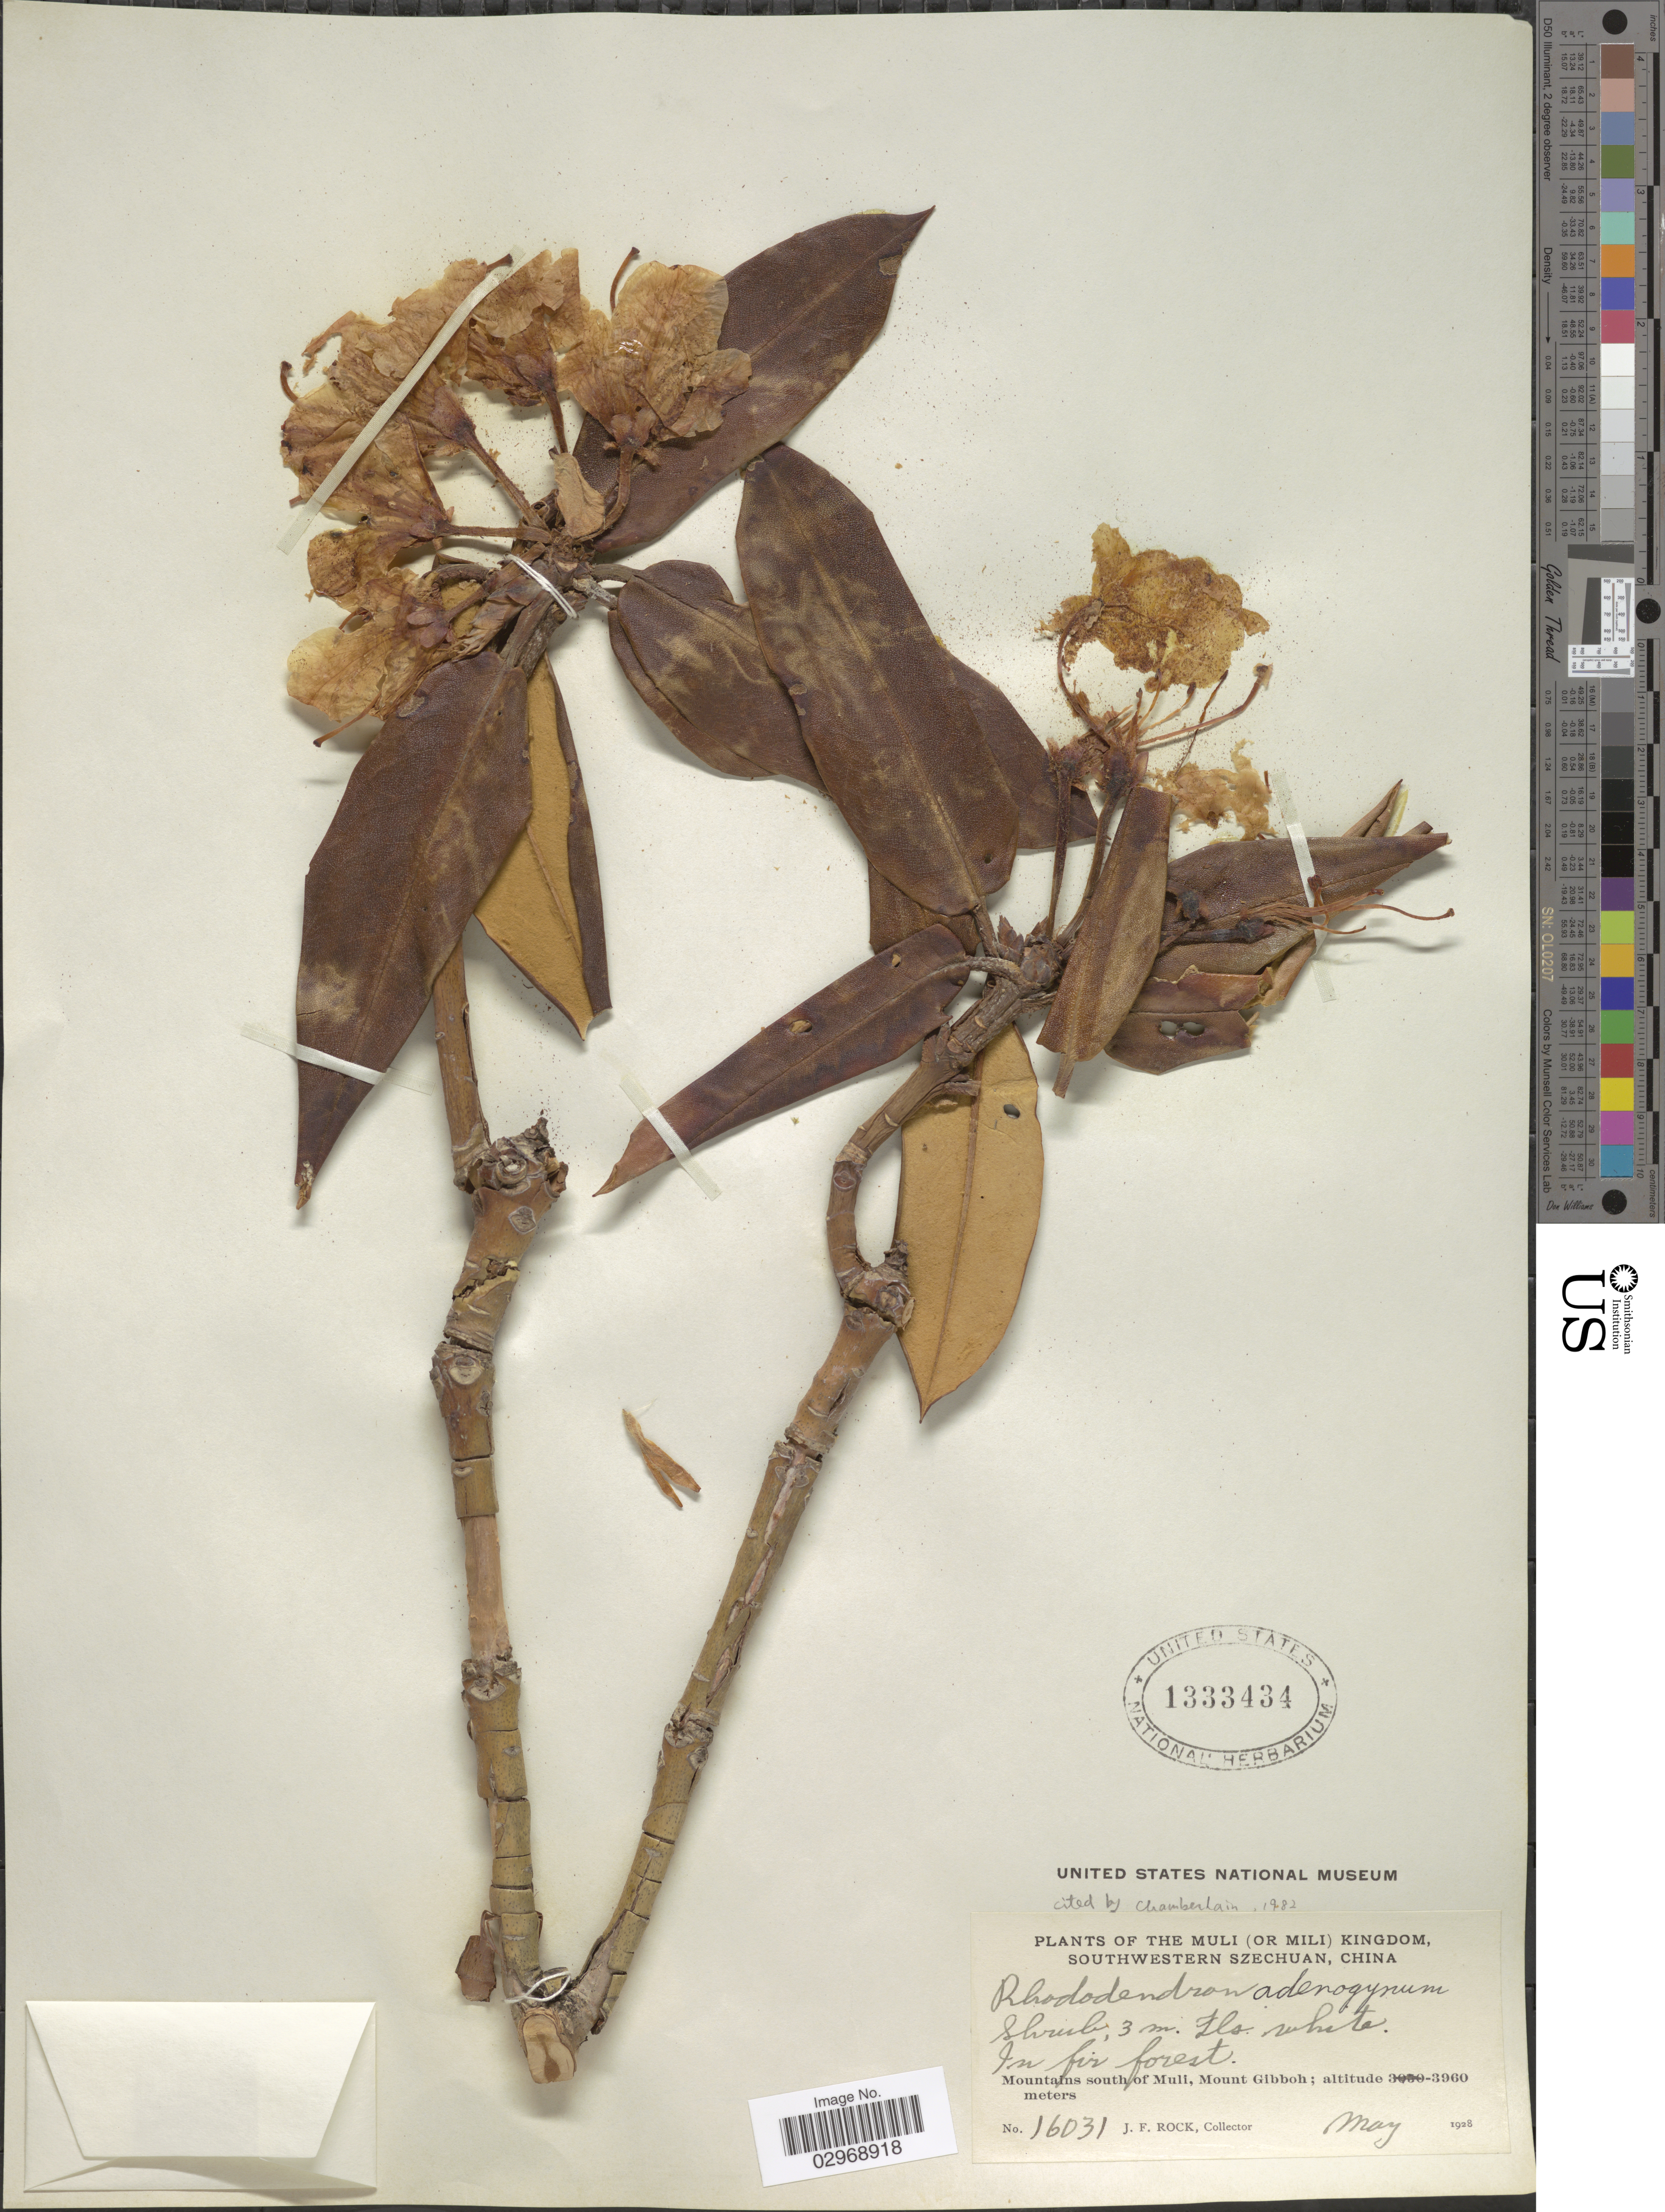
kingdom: Plantae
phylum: Tracheophyta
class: Magnoliopsida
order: Ericales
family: Ericaceae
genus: Rhododendron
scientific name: Rhododendron adenogynum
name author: Diels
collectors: J. Rock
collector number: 16031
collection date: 1928-05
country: China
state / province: Sichuan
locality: The Muli (or Mili) Kingdom, Southwestern Szechuan. Mountains south of Muli, Mount Gibboh.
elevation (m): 3960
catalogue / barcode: US 1333434